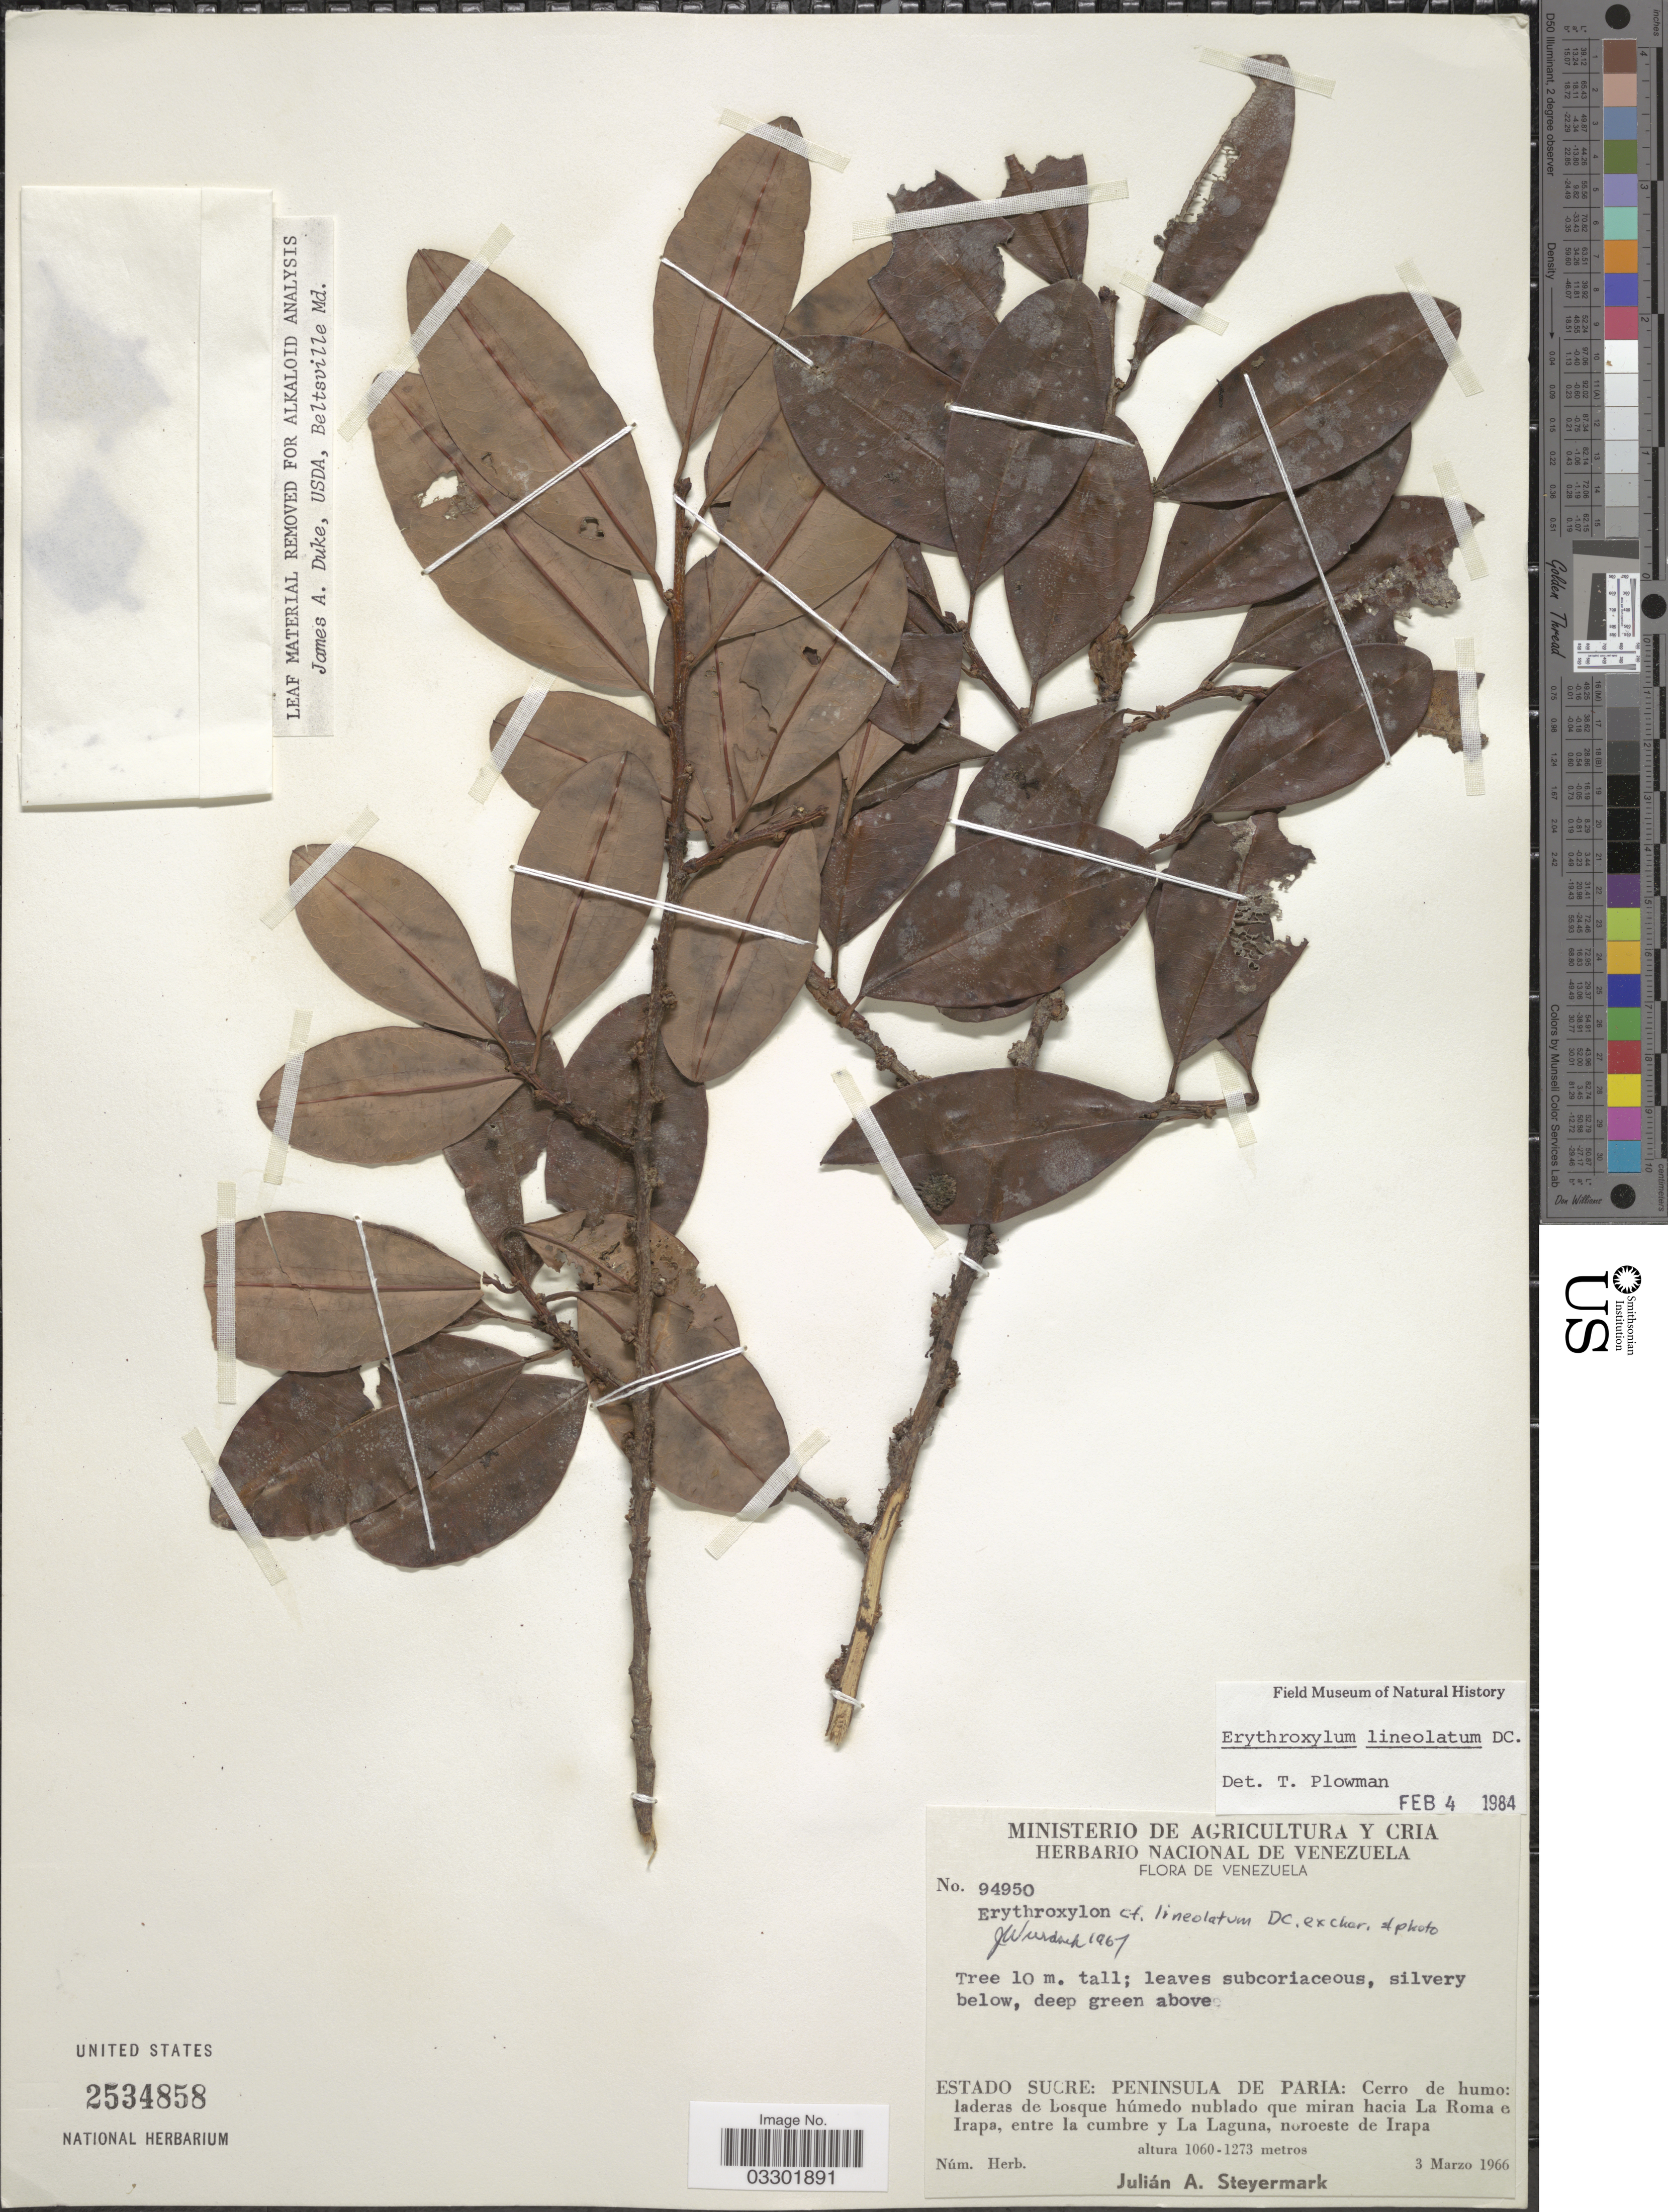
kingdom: Plantae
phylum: Tracheophyta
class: Magnoliopsida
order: Malpighiales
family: Erythroxylaceae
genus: Erythroxylum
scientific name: Erythroxylum lineolatum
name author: DC.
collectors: J. Steyermark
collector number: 94950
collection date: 1966-03-03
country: Venezuela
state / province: Sucre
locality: Peninsula de Paria: Cerro de humo: laderas de bosque húmedo nublado que miran hacia La Roma e Irapa, entre la cumbre y La Laguna, noroeste de Irapa.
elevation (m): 1060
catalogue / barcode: US 2534858